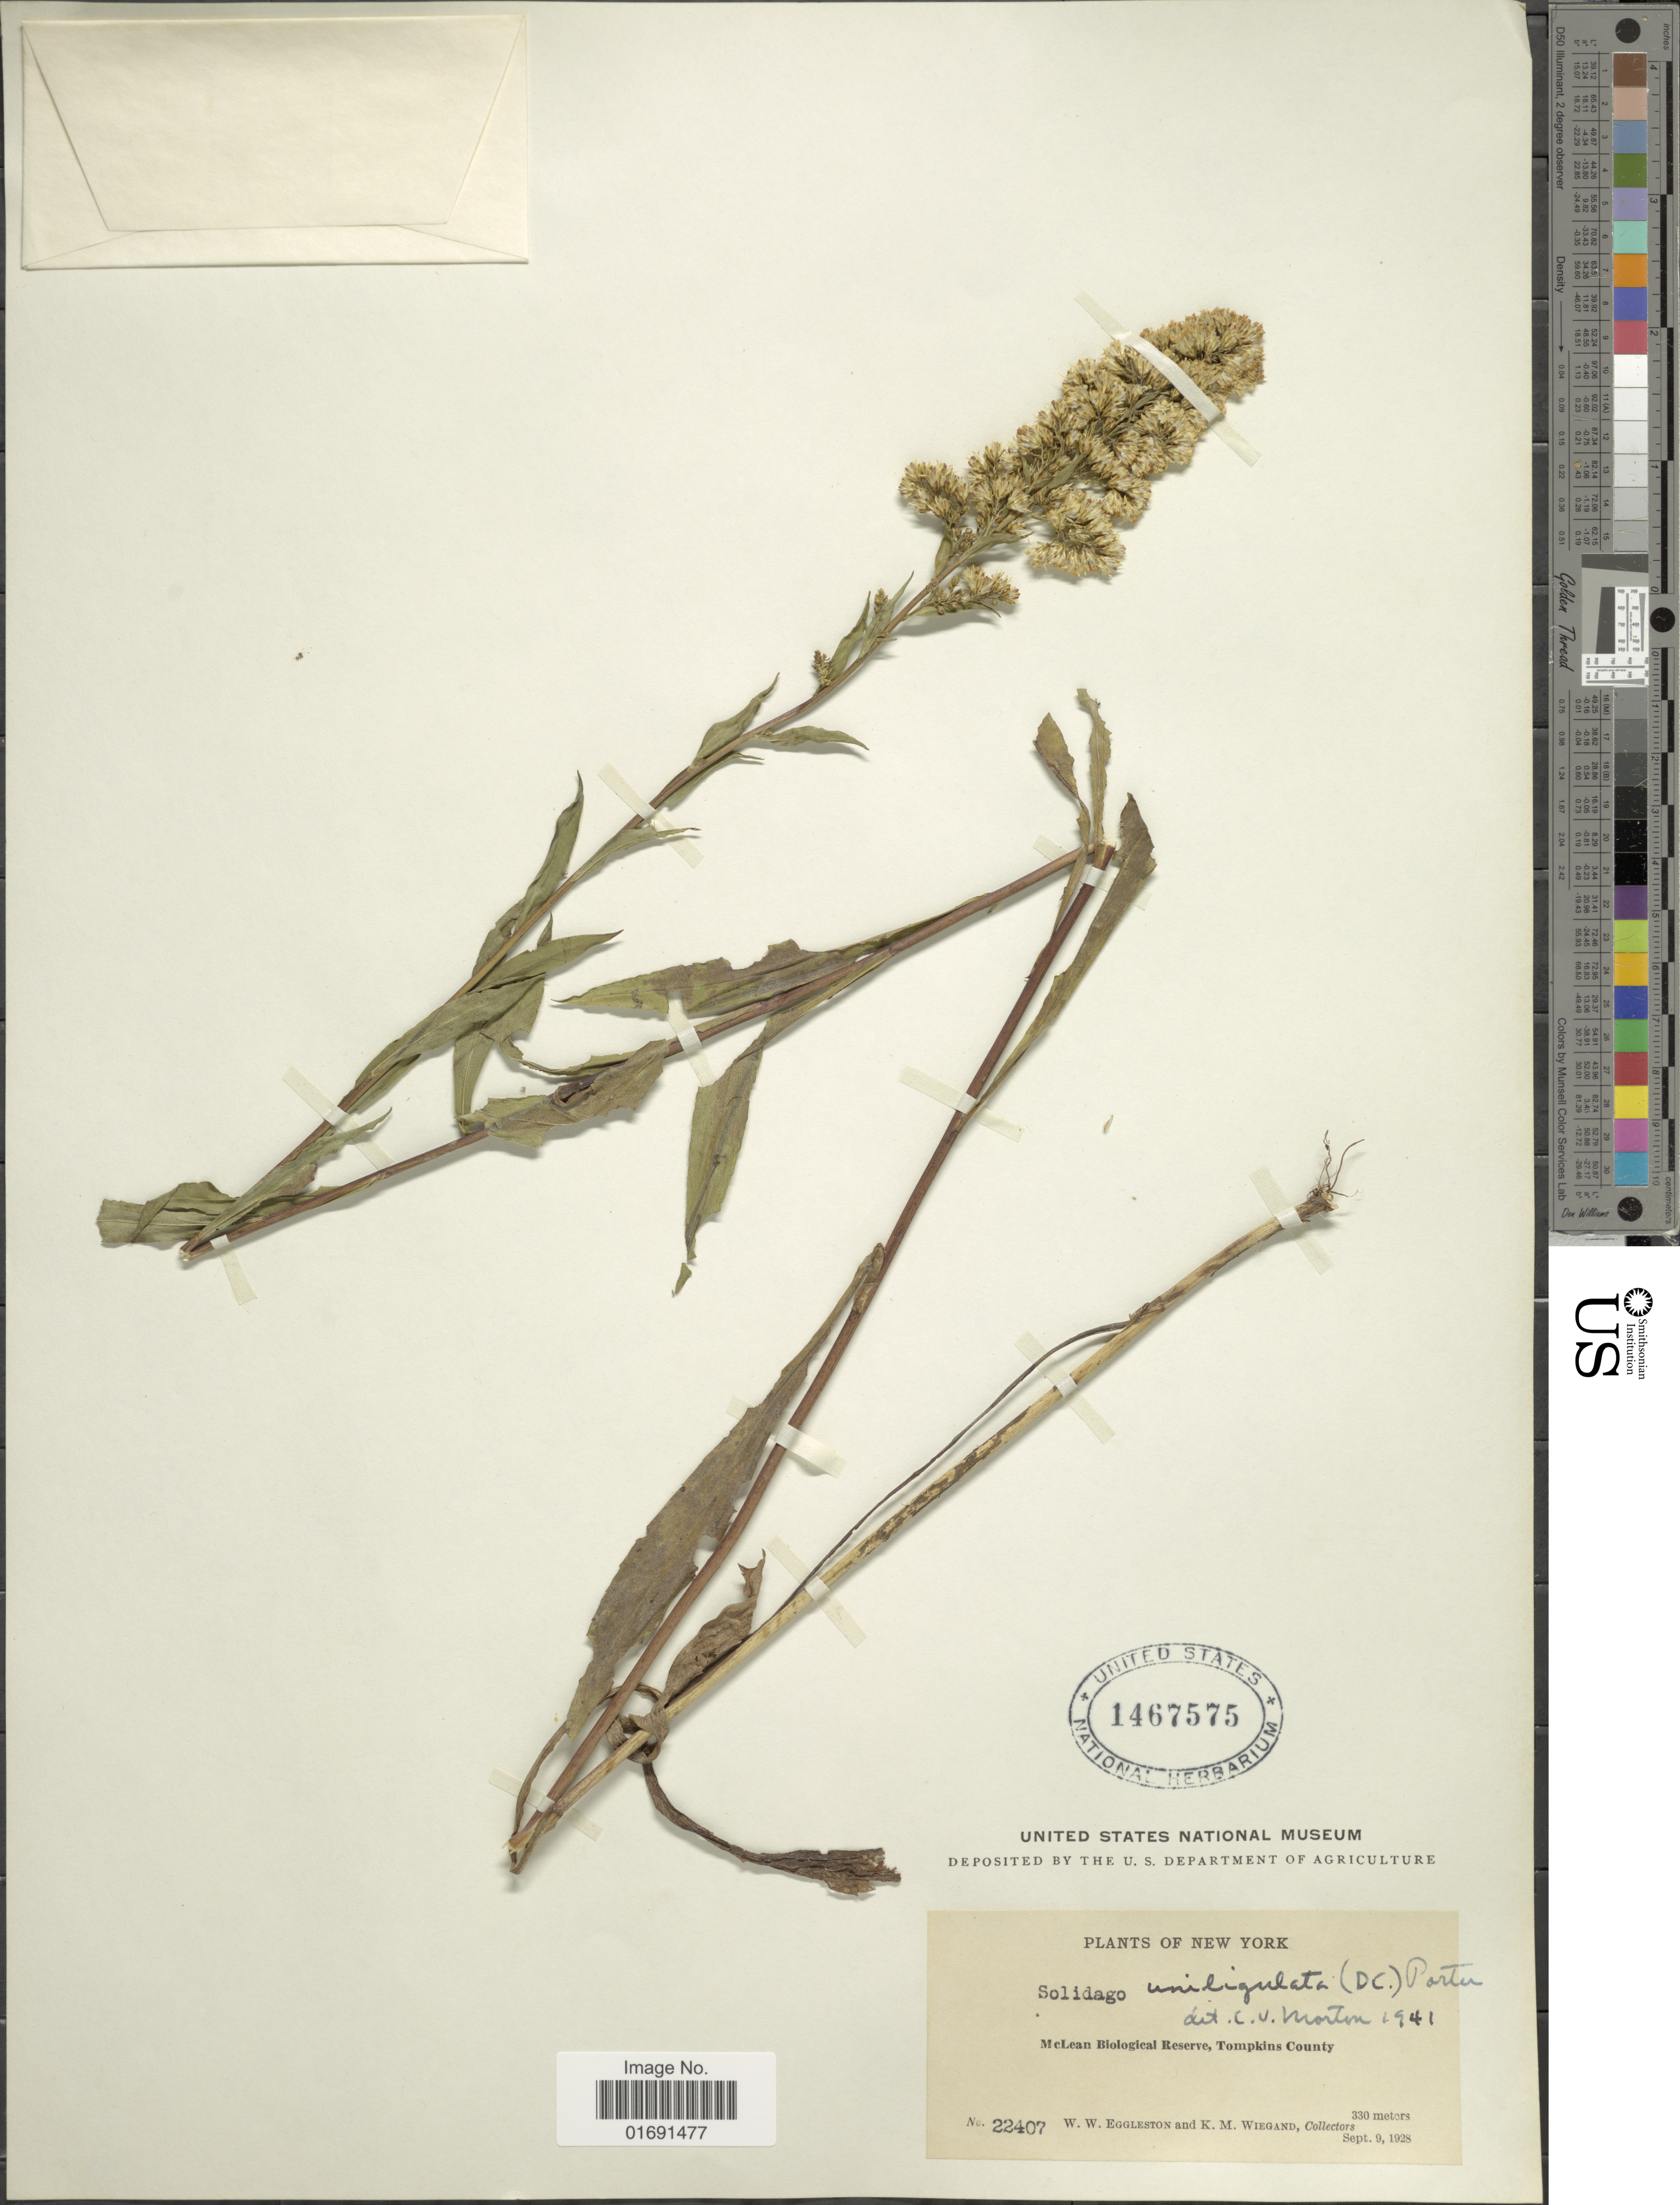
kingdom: Plantae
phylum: Tracheophyta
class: Magnoliopsida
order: Asterales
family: Asteraceae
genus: Solidago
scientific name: Solidago uniligulata var. uniligulata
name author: (DC.) Porter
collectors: W. W. Eggleston & K. M. Wiegand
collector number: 22407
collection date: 1928-09-09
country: United States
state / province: New York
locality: McLean Biological Reserve, Tompkins County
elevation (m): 330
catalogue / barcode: US 1467575